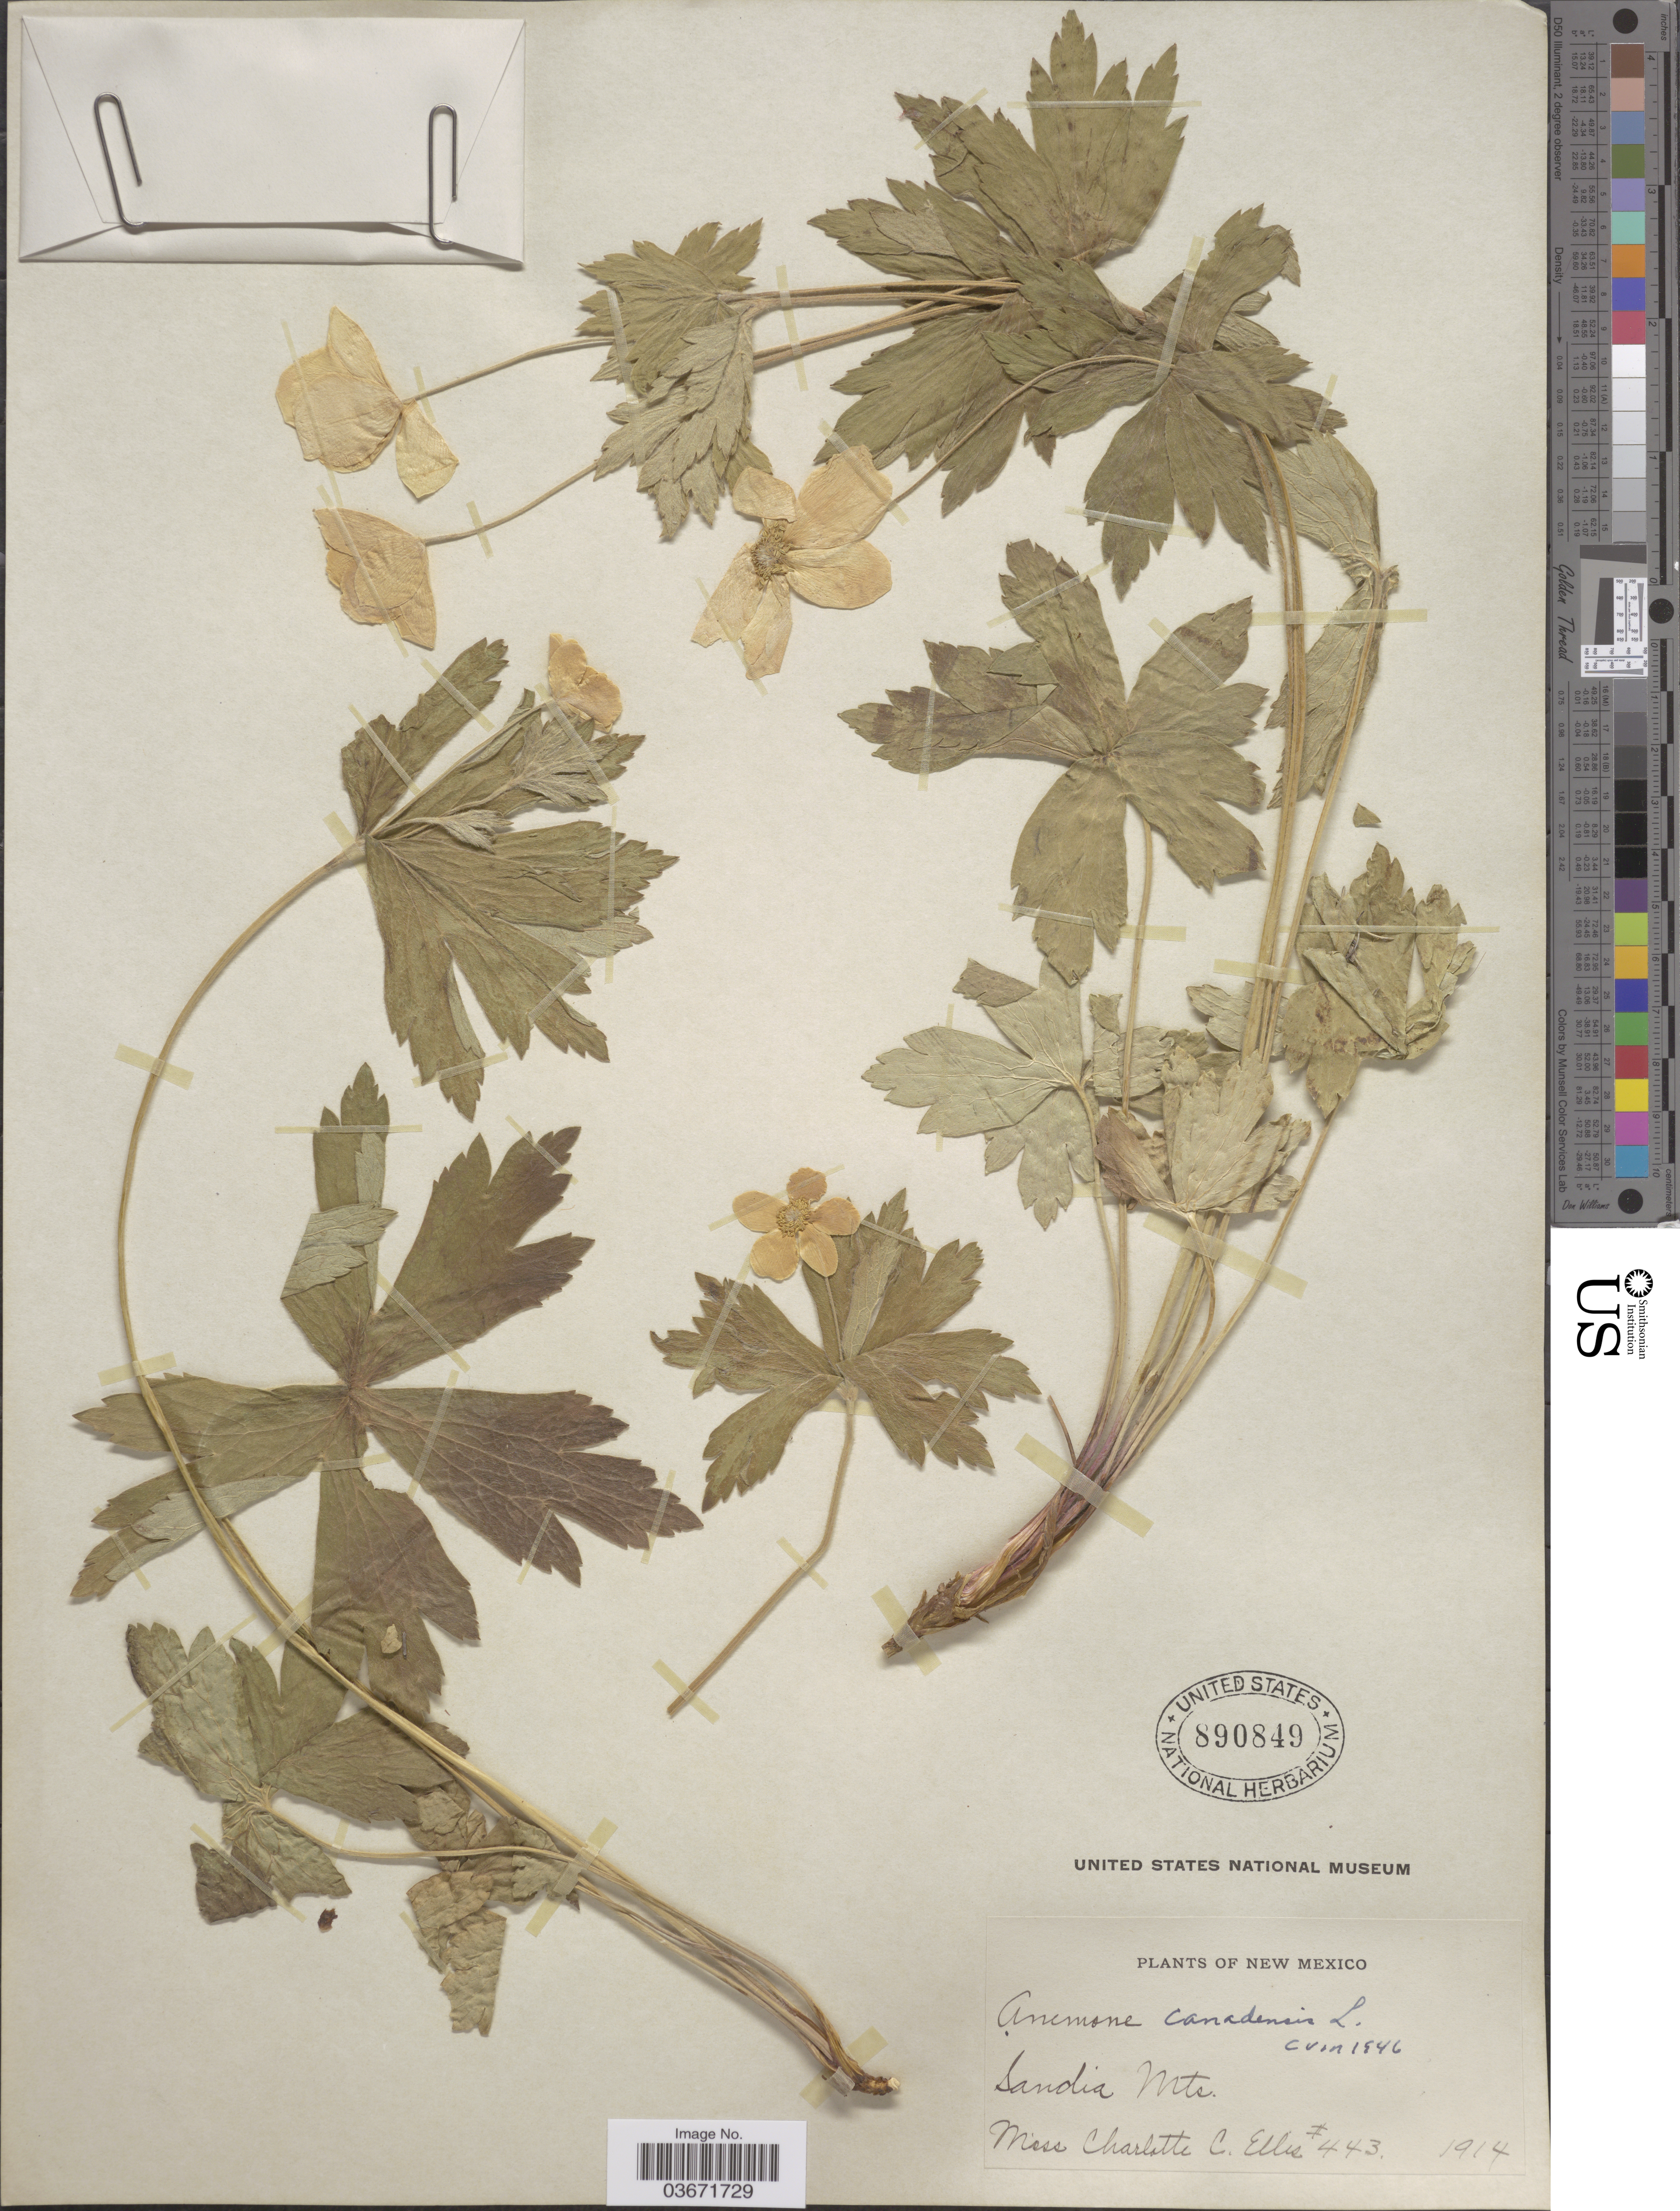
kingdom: Plantae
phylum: Tracheophyta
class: Magnoliopsida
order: Ranunculales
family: Ranunculaceae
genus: Anemone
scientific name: Anemone canadensis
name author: L.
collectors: C. C. Ellis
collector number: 443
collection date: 1914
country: United States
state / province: New Mexico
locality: Sandia Mts.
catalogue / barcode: US 890849